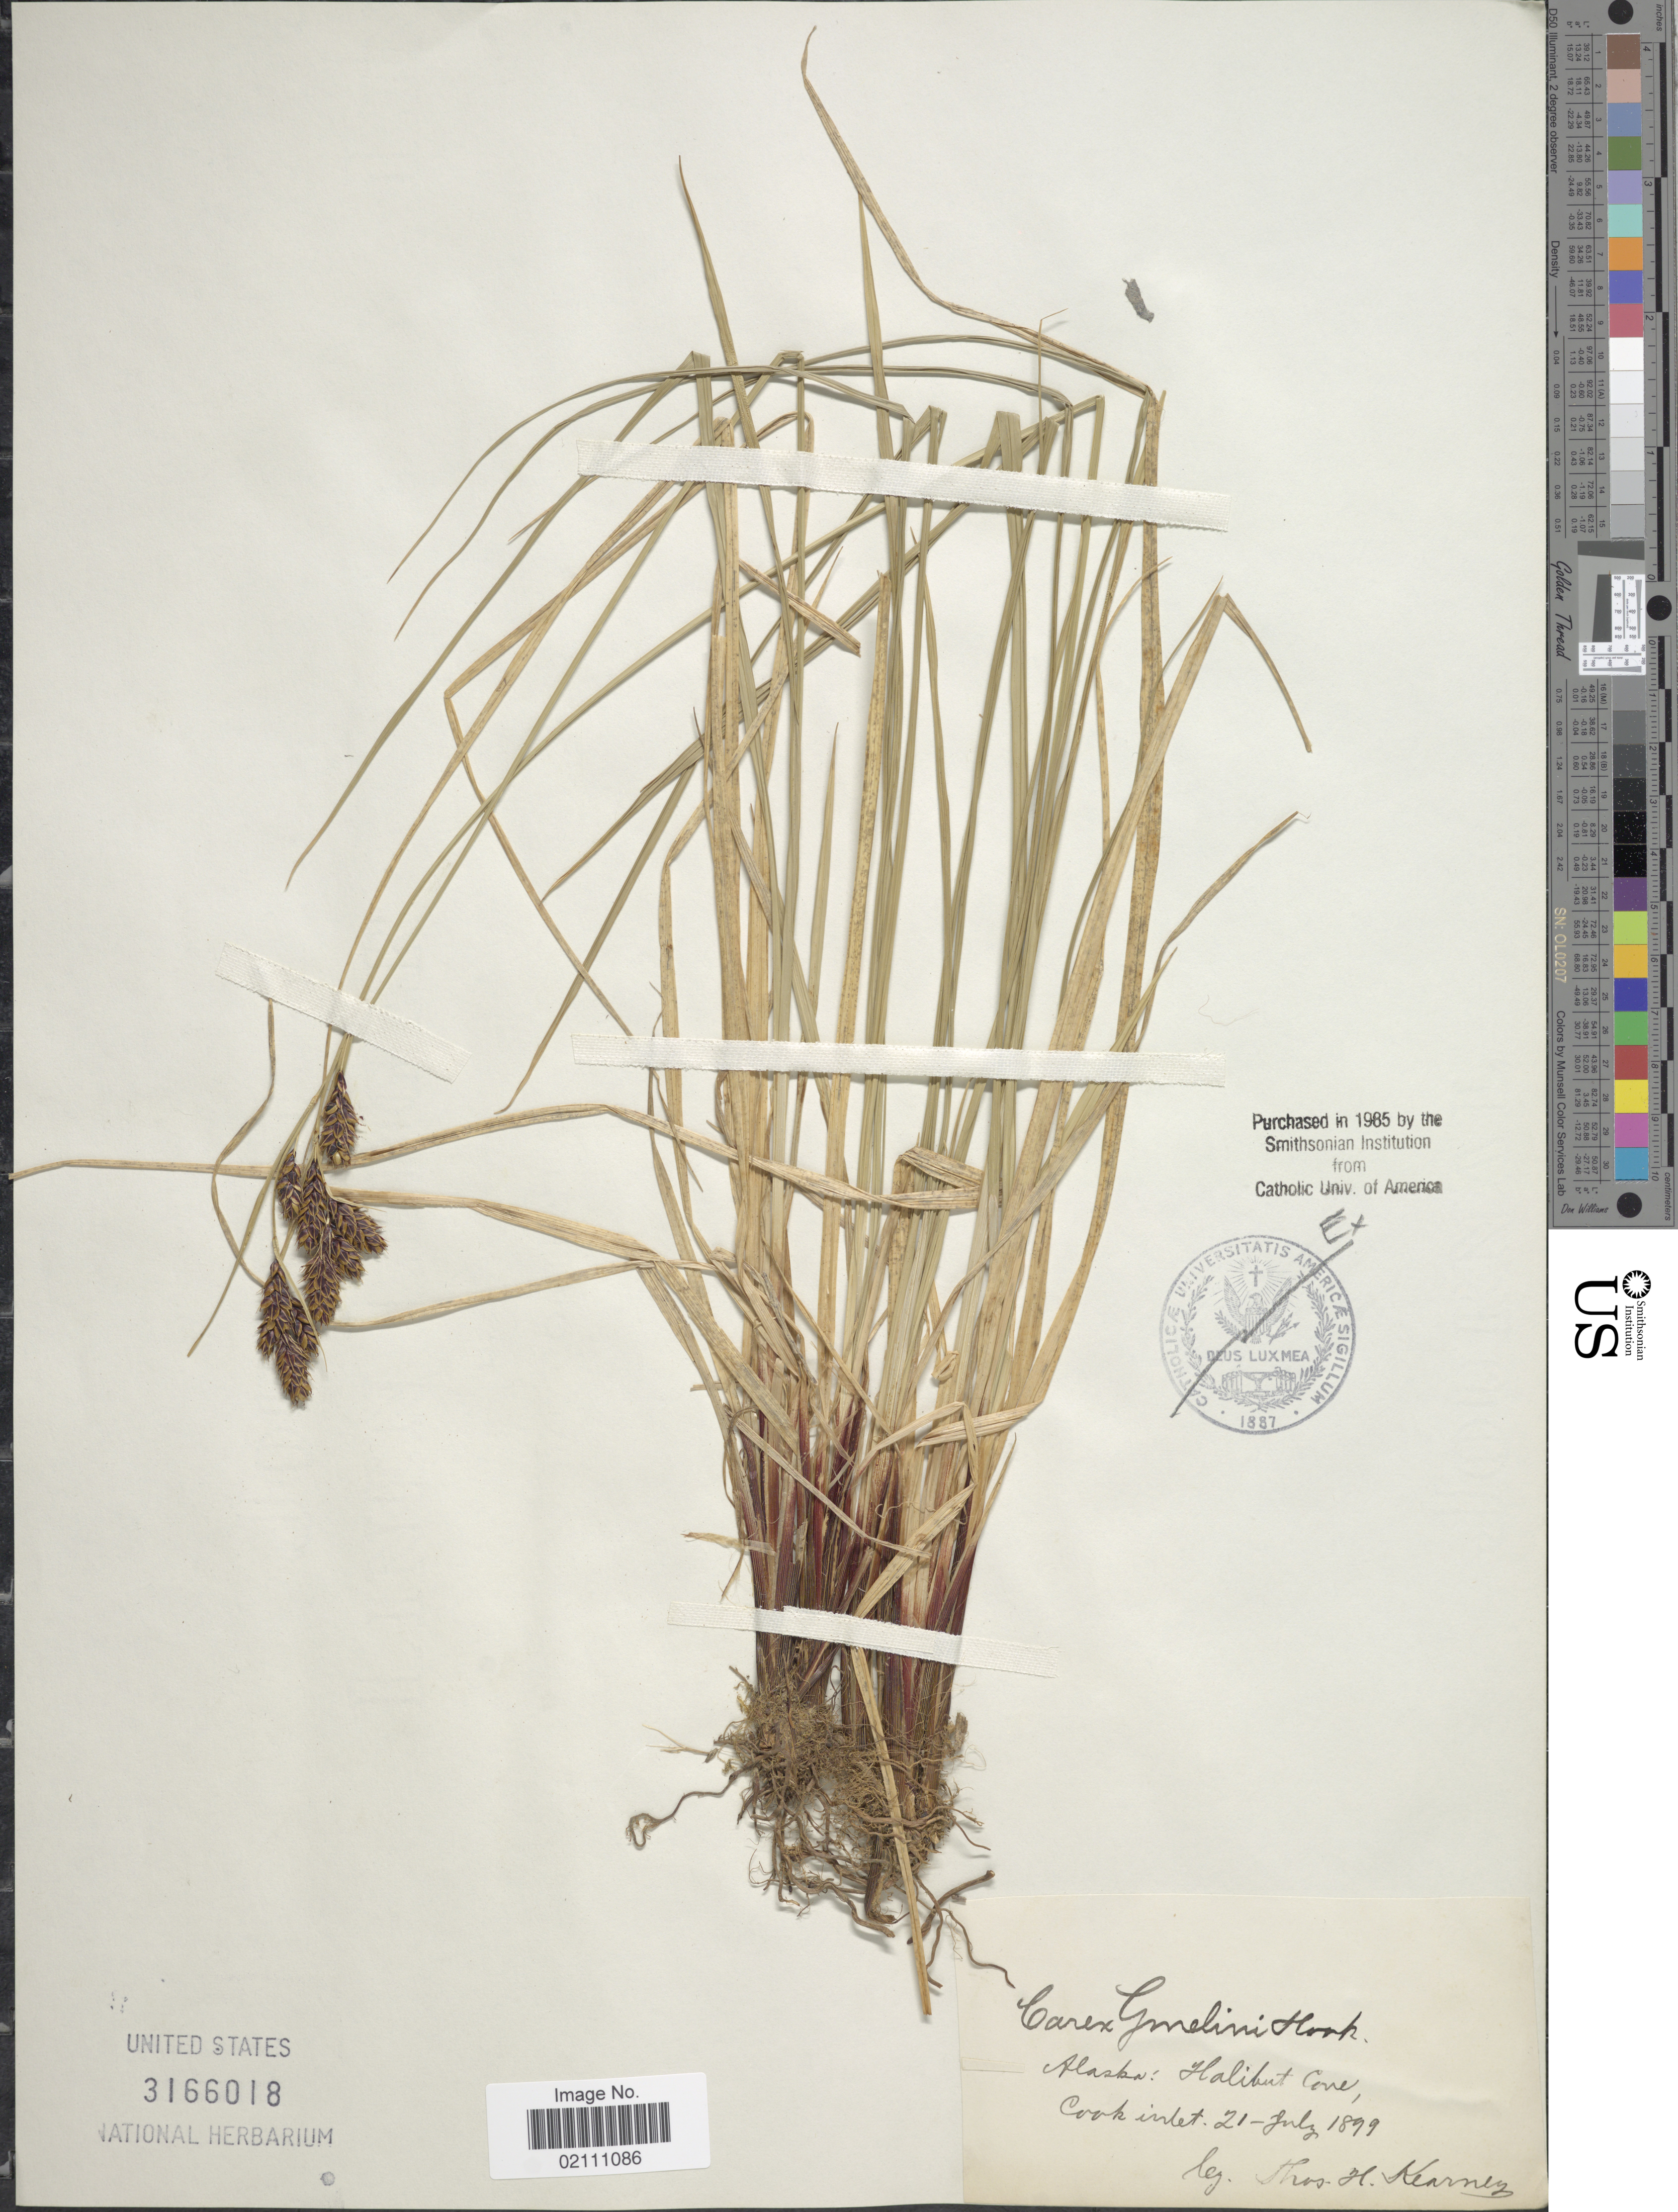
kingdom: Plantae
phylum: Tracheophyta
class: Liliopsida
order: Poales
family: Cyperaceae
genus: Carex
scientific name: Carex gmelinii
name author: Hook. & Arn.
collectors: T. H. Kearney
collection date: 1899-07-21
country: United States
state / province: Alaska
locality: Alaska, Halibut Cone, Cook Inlet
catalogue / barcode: US 3166018